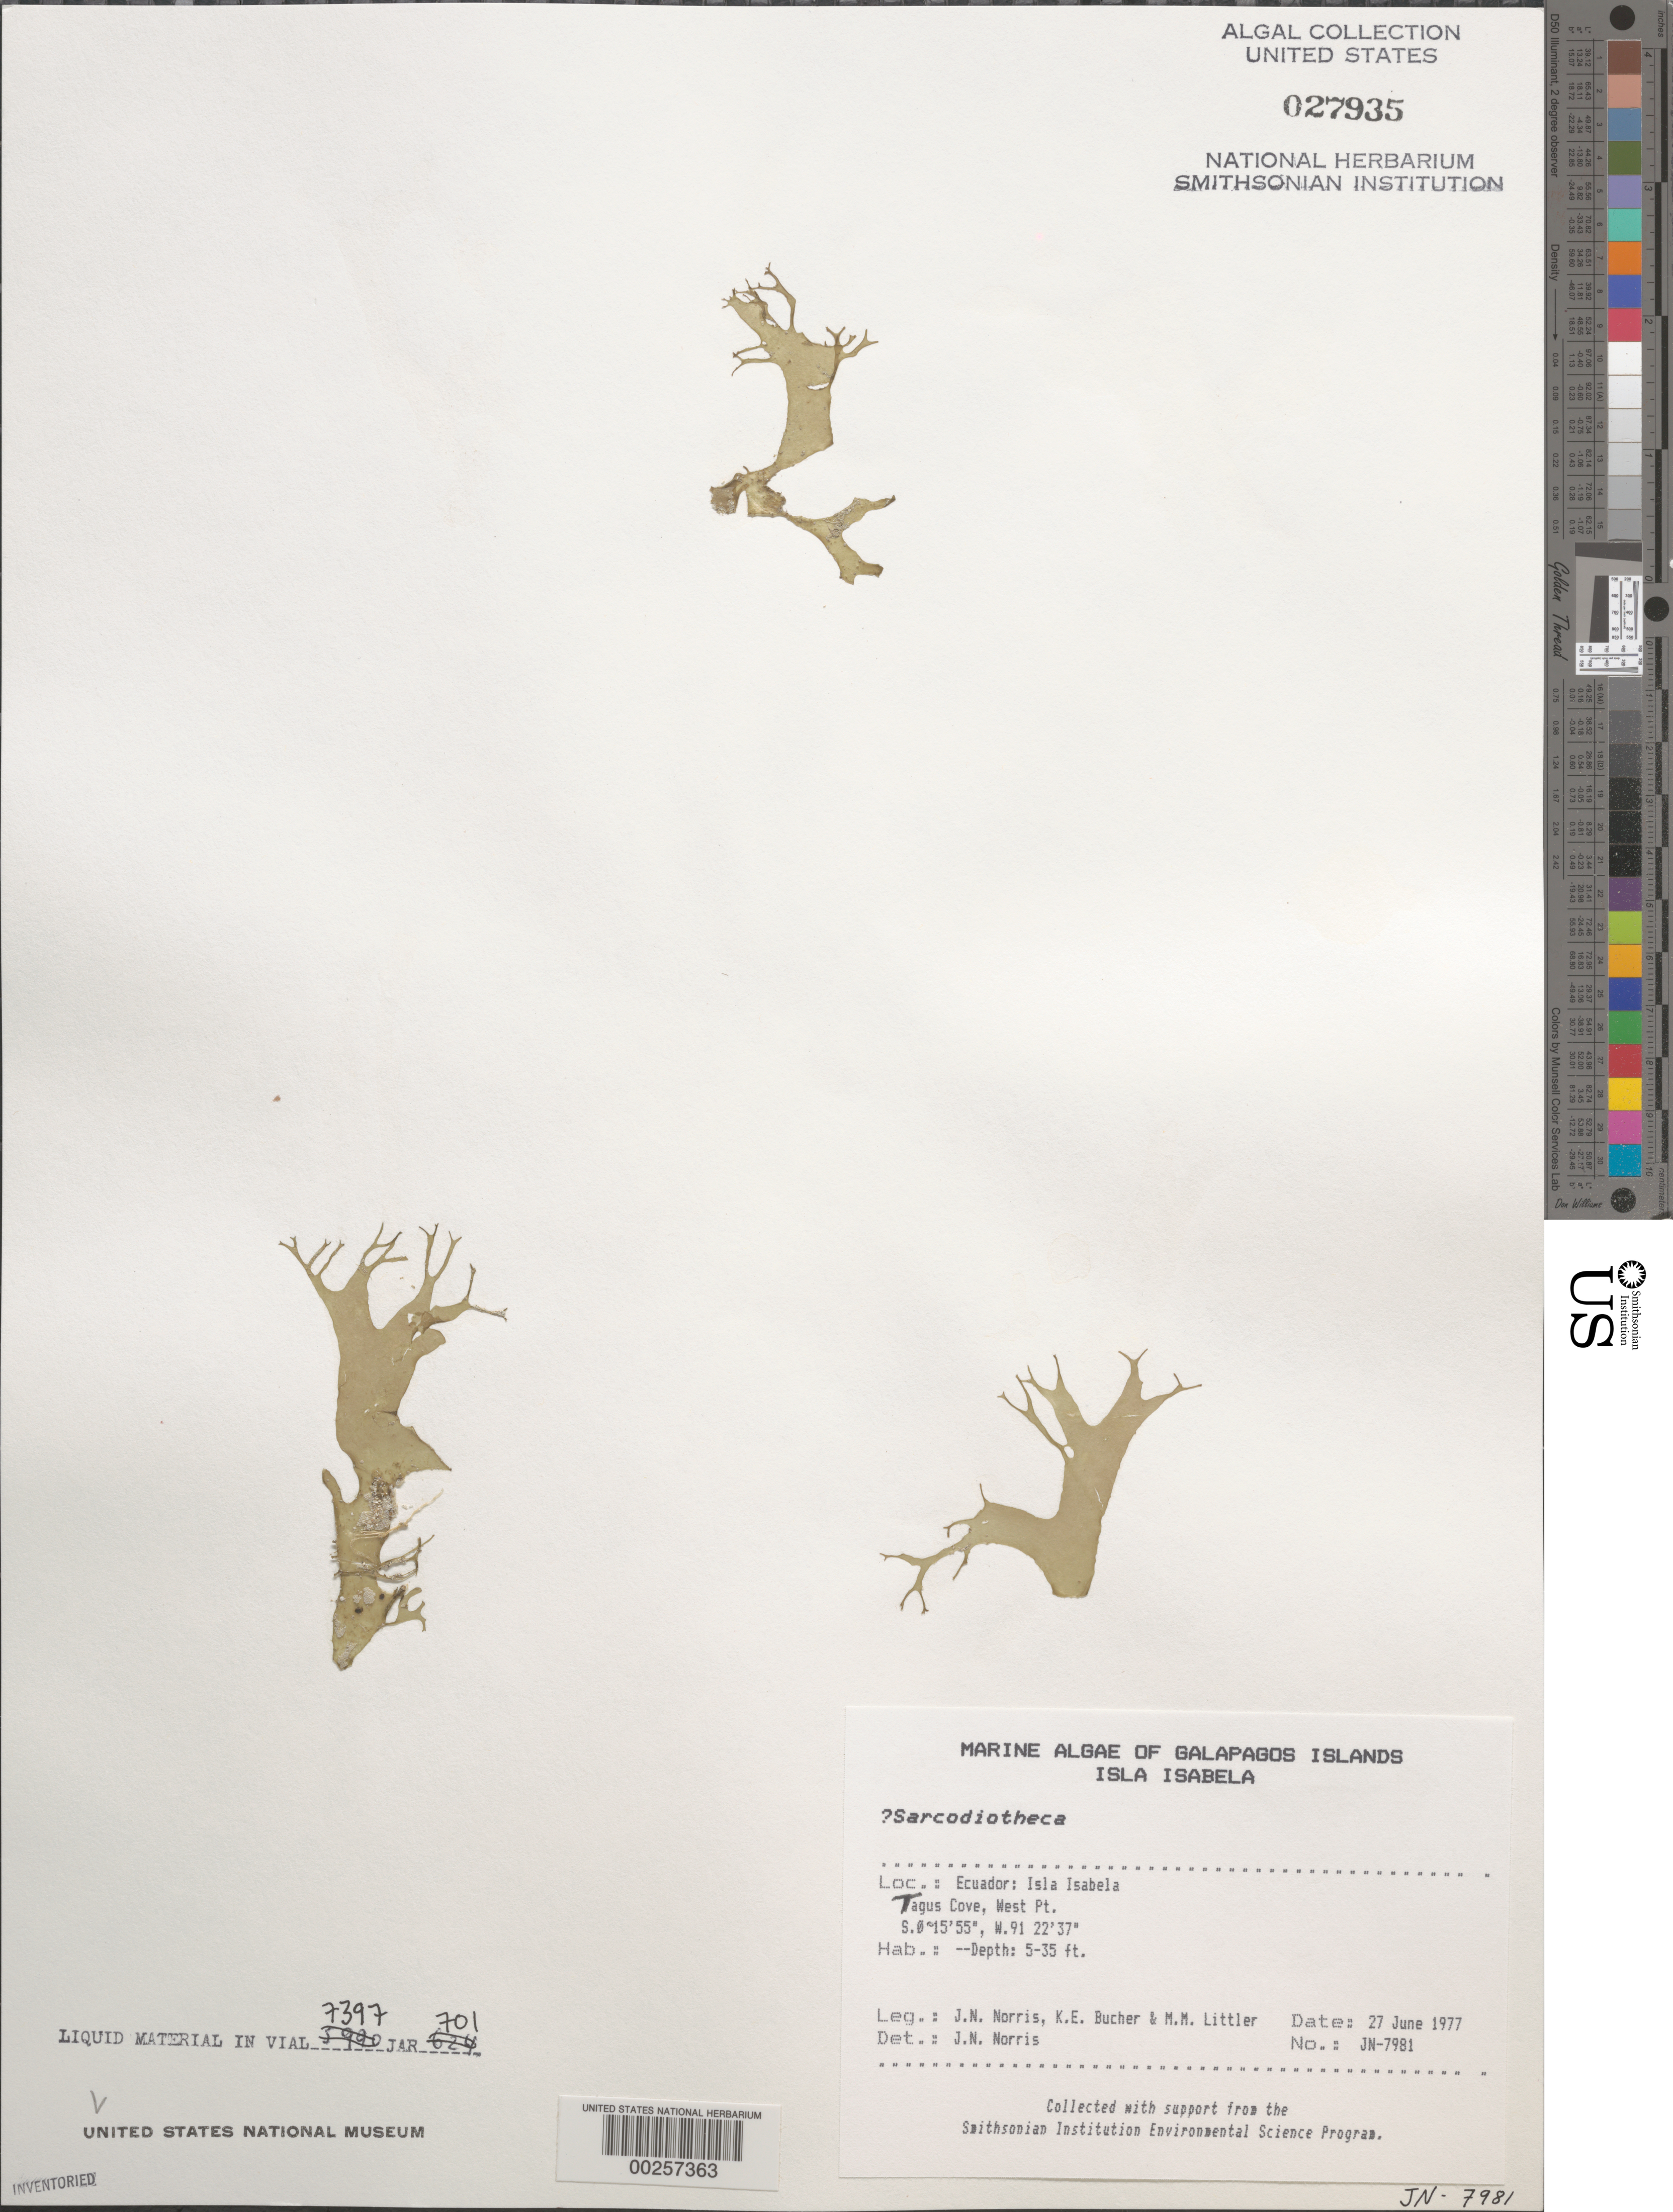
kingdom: Plantae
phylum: Rhodophyta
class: Florideophyceae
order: Gigartinales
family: Solieriaceae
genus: Sarcodiotheca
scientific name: Sarcodiotheca sp.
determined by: Norris, James N.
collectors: J. N. Norris, K. E. Bucher & M. M. Littler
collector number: JN-7981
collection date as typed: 27 Jun 1977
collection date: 1977-06-27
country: Ecuador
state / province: Colón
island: Isabela [Albemarle]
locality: Tagus Cove, West Point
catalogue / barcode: US 27935